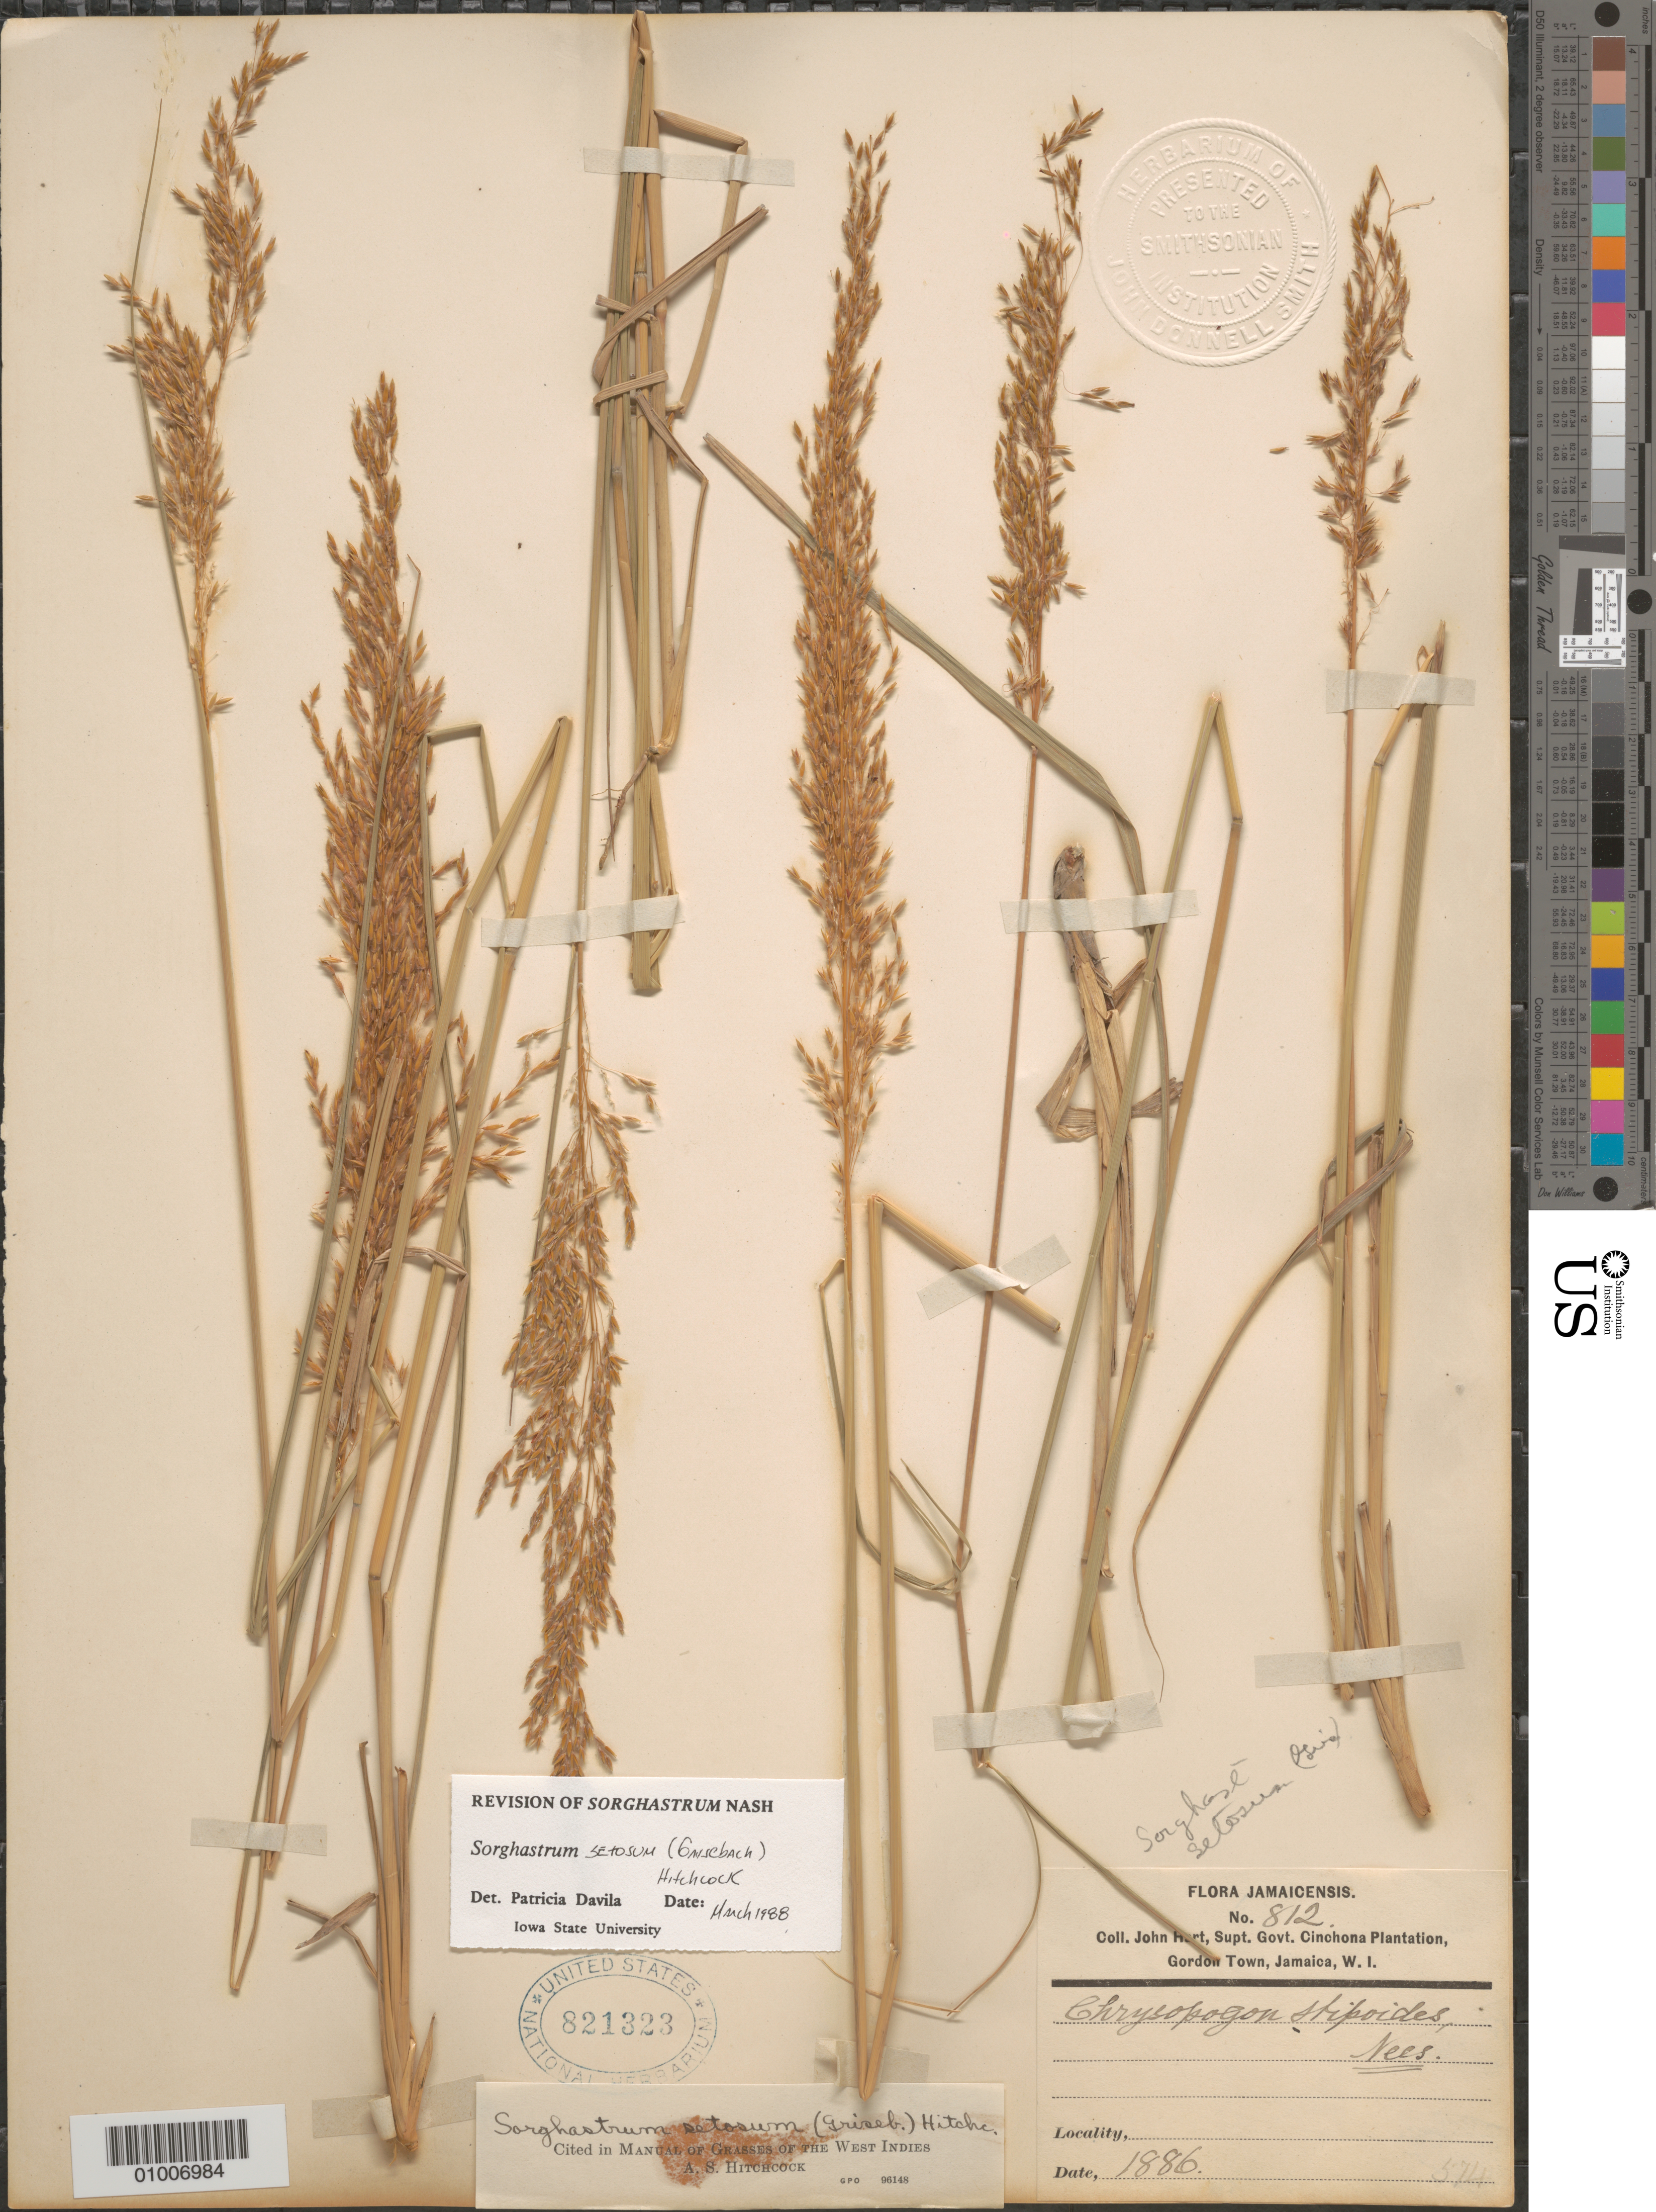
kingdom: Plantae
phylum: Tracheophyta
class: Liliopsida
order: Poales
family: Poaceae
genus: Sorghastrum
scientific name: Sorghastrum setosum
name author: (Griseb.) Hitchc.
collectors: J. Hart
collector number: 812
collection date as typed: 1886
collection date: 1886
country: Jamaica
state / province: Saint Andrew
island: Jamaica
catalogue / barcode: US 821323